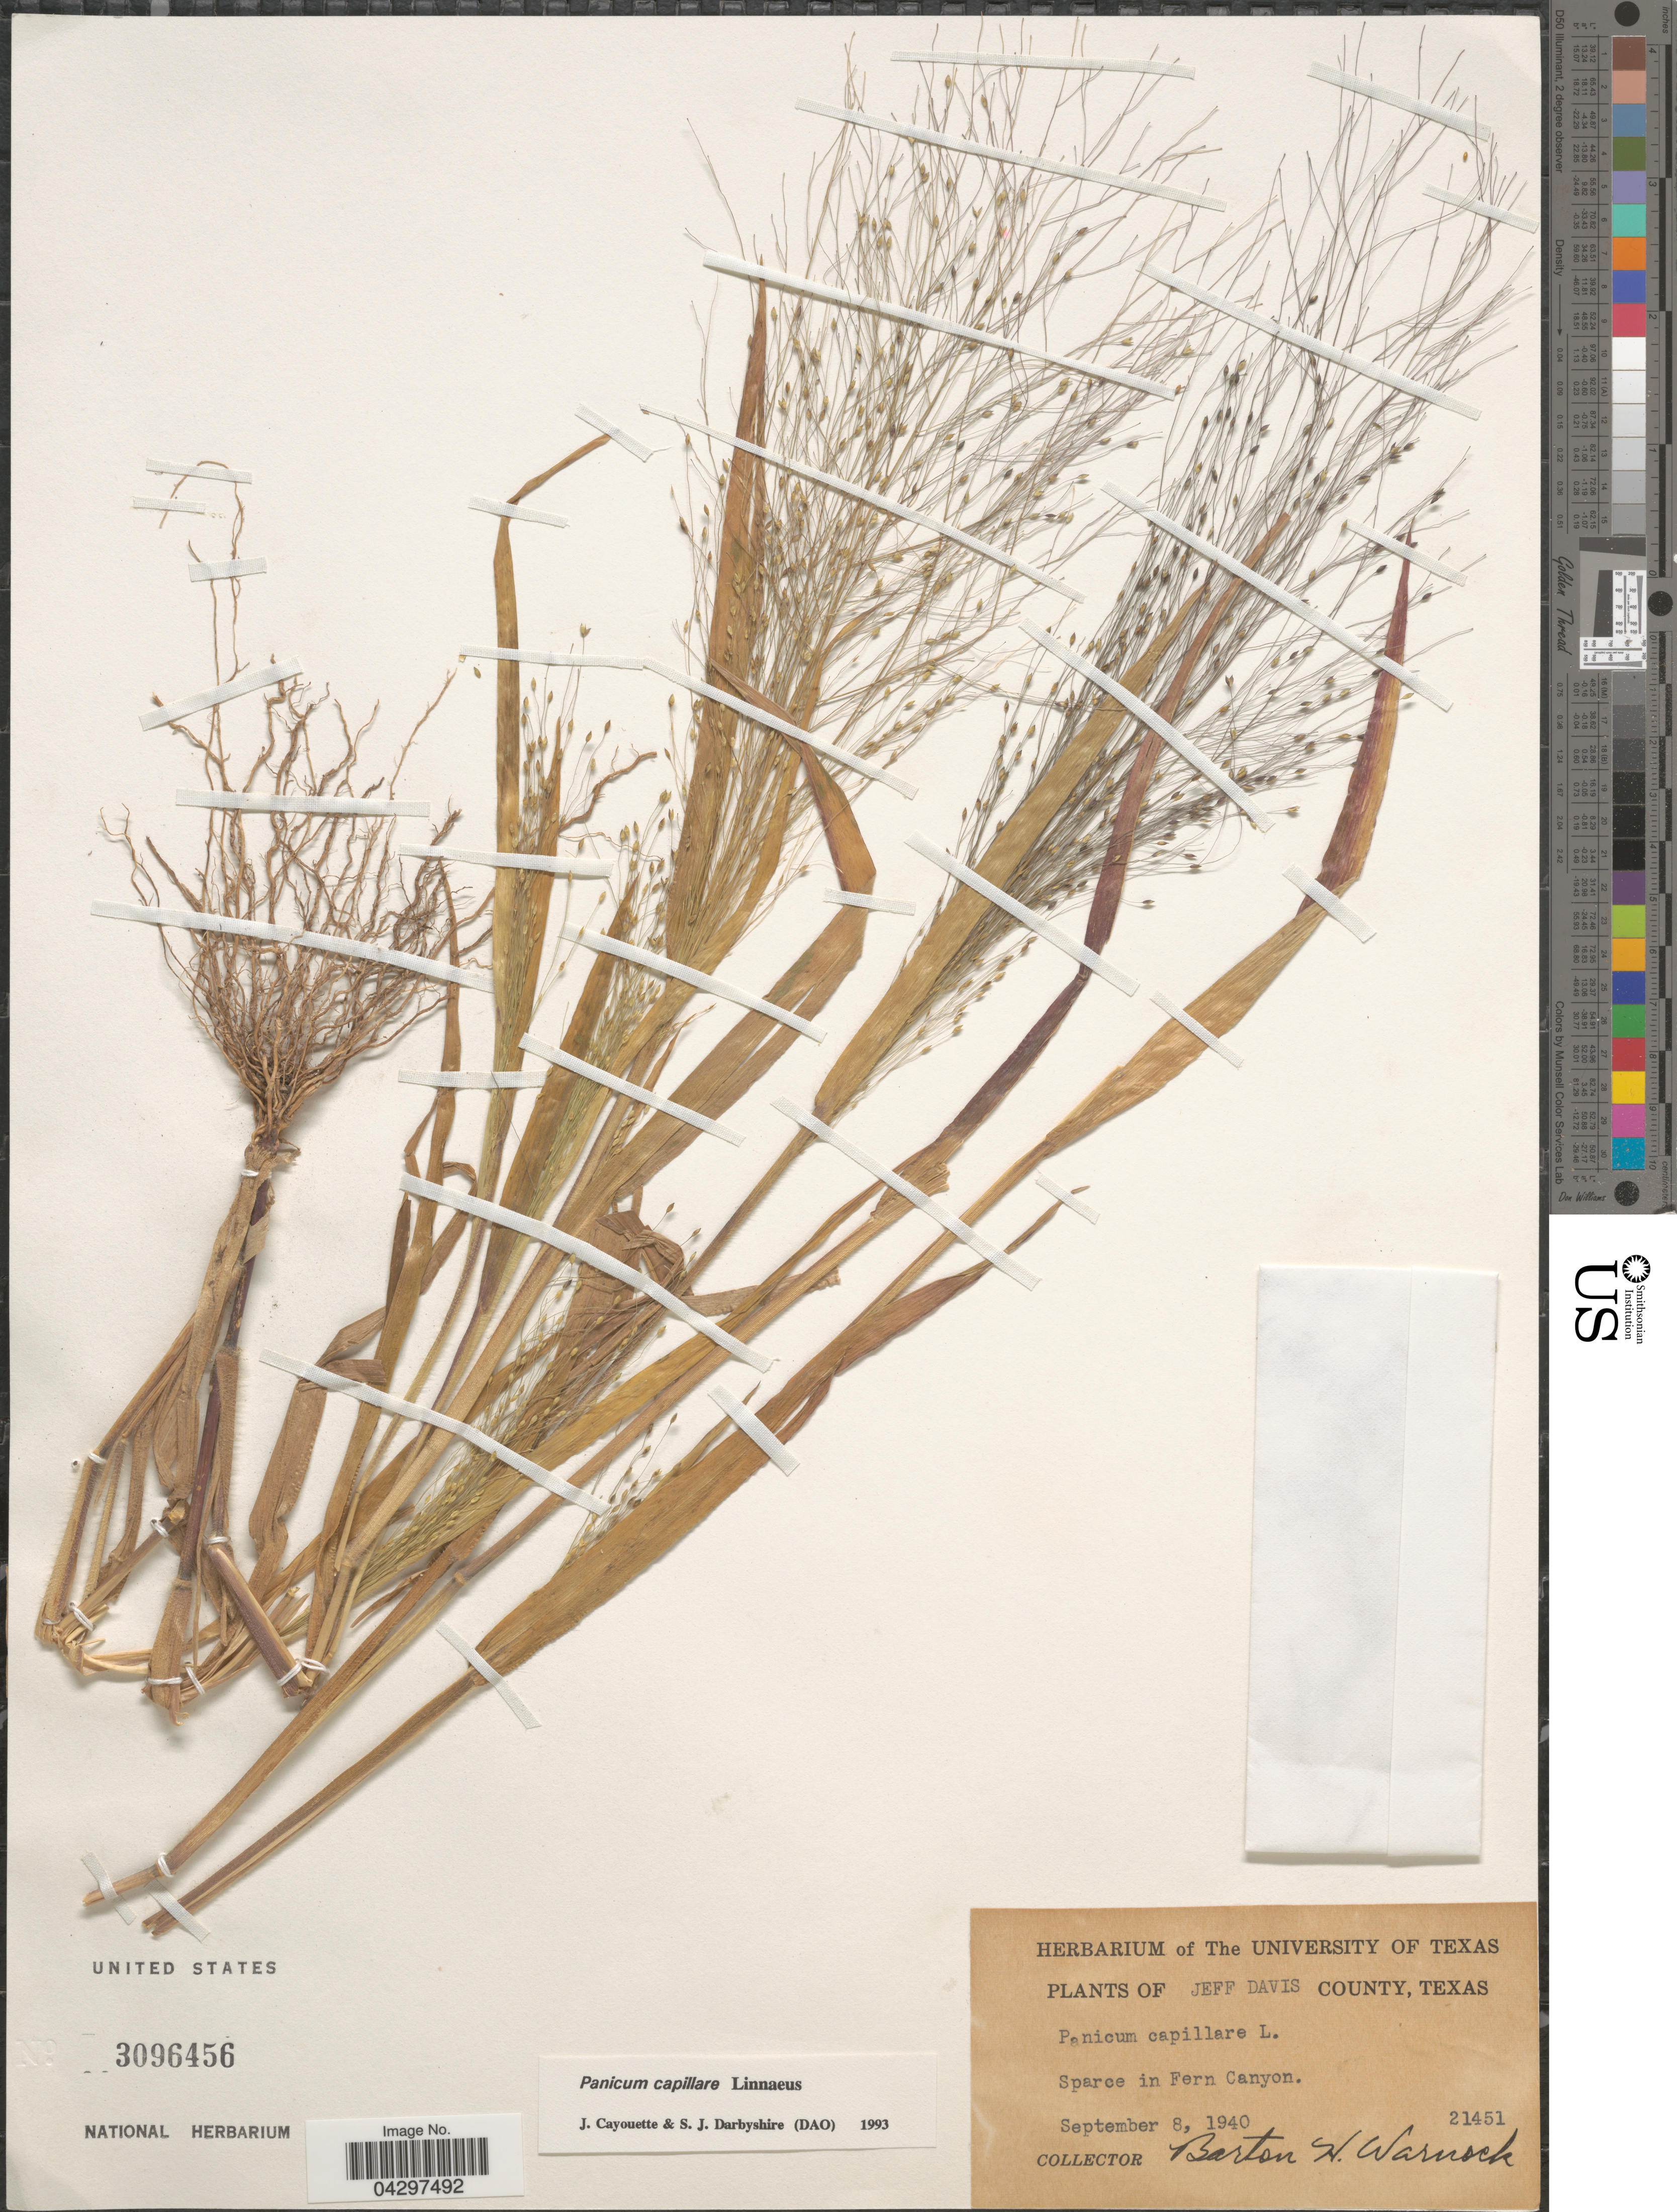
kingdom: Plantae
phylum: Tracheophyta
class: Liliopsida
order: Poales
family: Poaceae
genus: Panicum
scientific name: Panicum capillare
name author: L.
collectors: B. H. Warnock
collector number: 21451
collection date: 1940-09-08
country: United States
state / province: Texas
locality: Jeff Davis County. Sparce in Fern Canyon.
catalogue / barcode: US 3096456